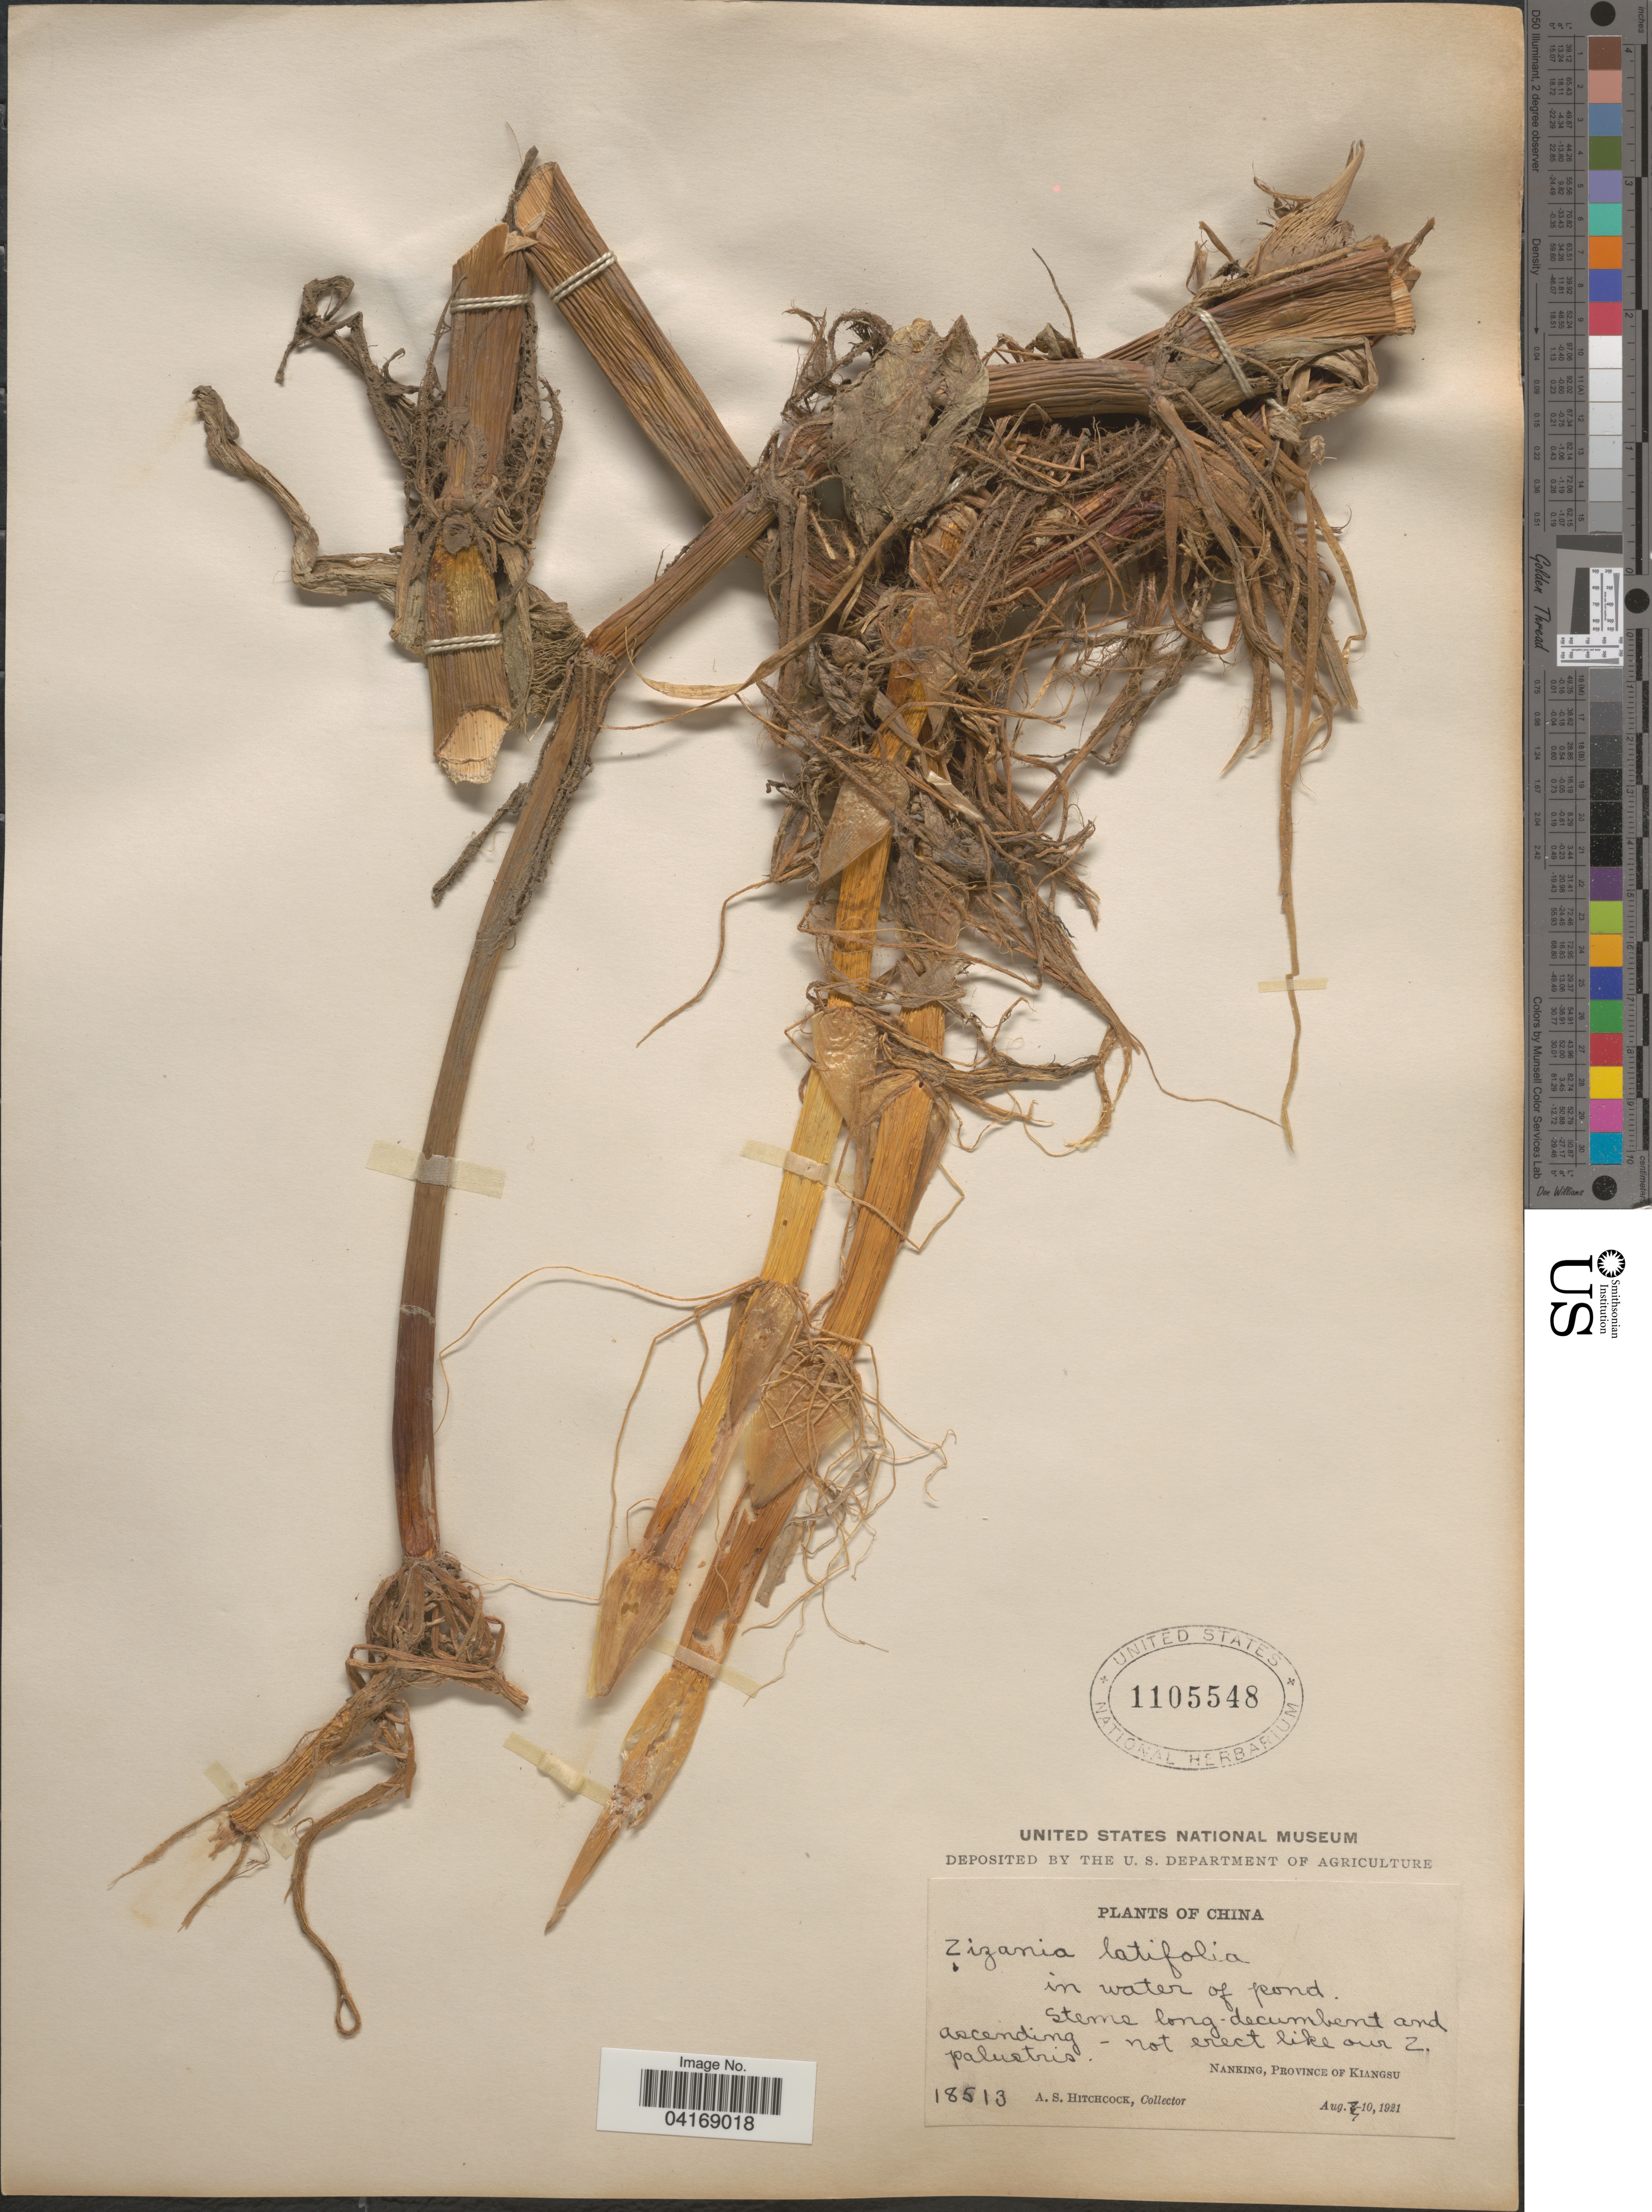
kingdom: Plantae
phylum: Tracheophyta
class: Liliopsida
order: Poales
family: Poaceae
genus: Zizania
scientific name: Zizania latifolia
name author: (Griseb.) Stapf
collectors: A. S. Hitchcock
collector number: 18513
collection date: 1921-08-10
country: China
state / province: Jiangsu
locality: Nanking, Province of Kiangsu.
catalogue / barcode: US 1105548